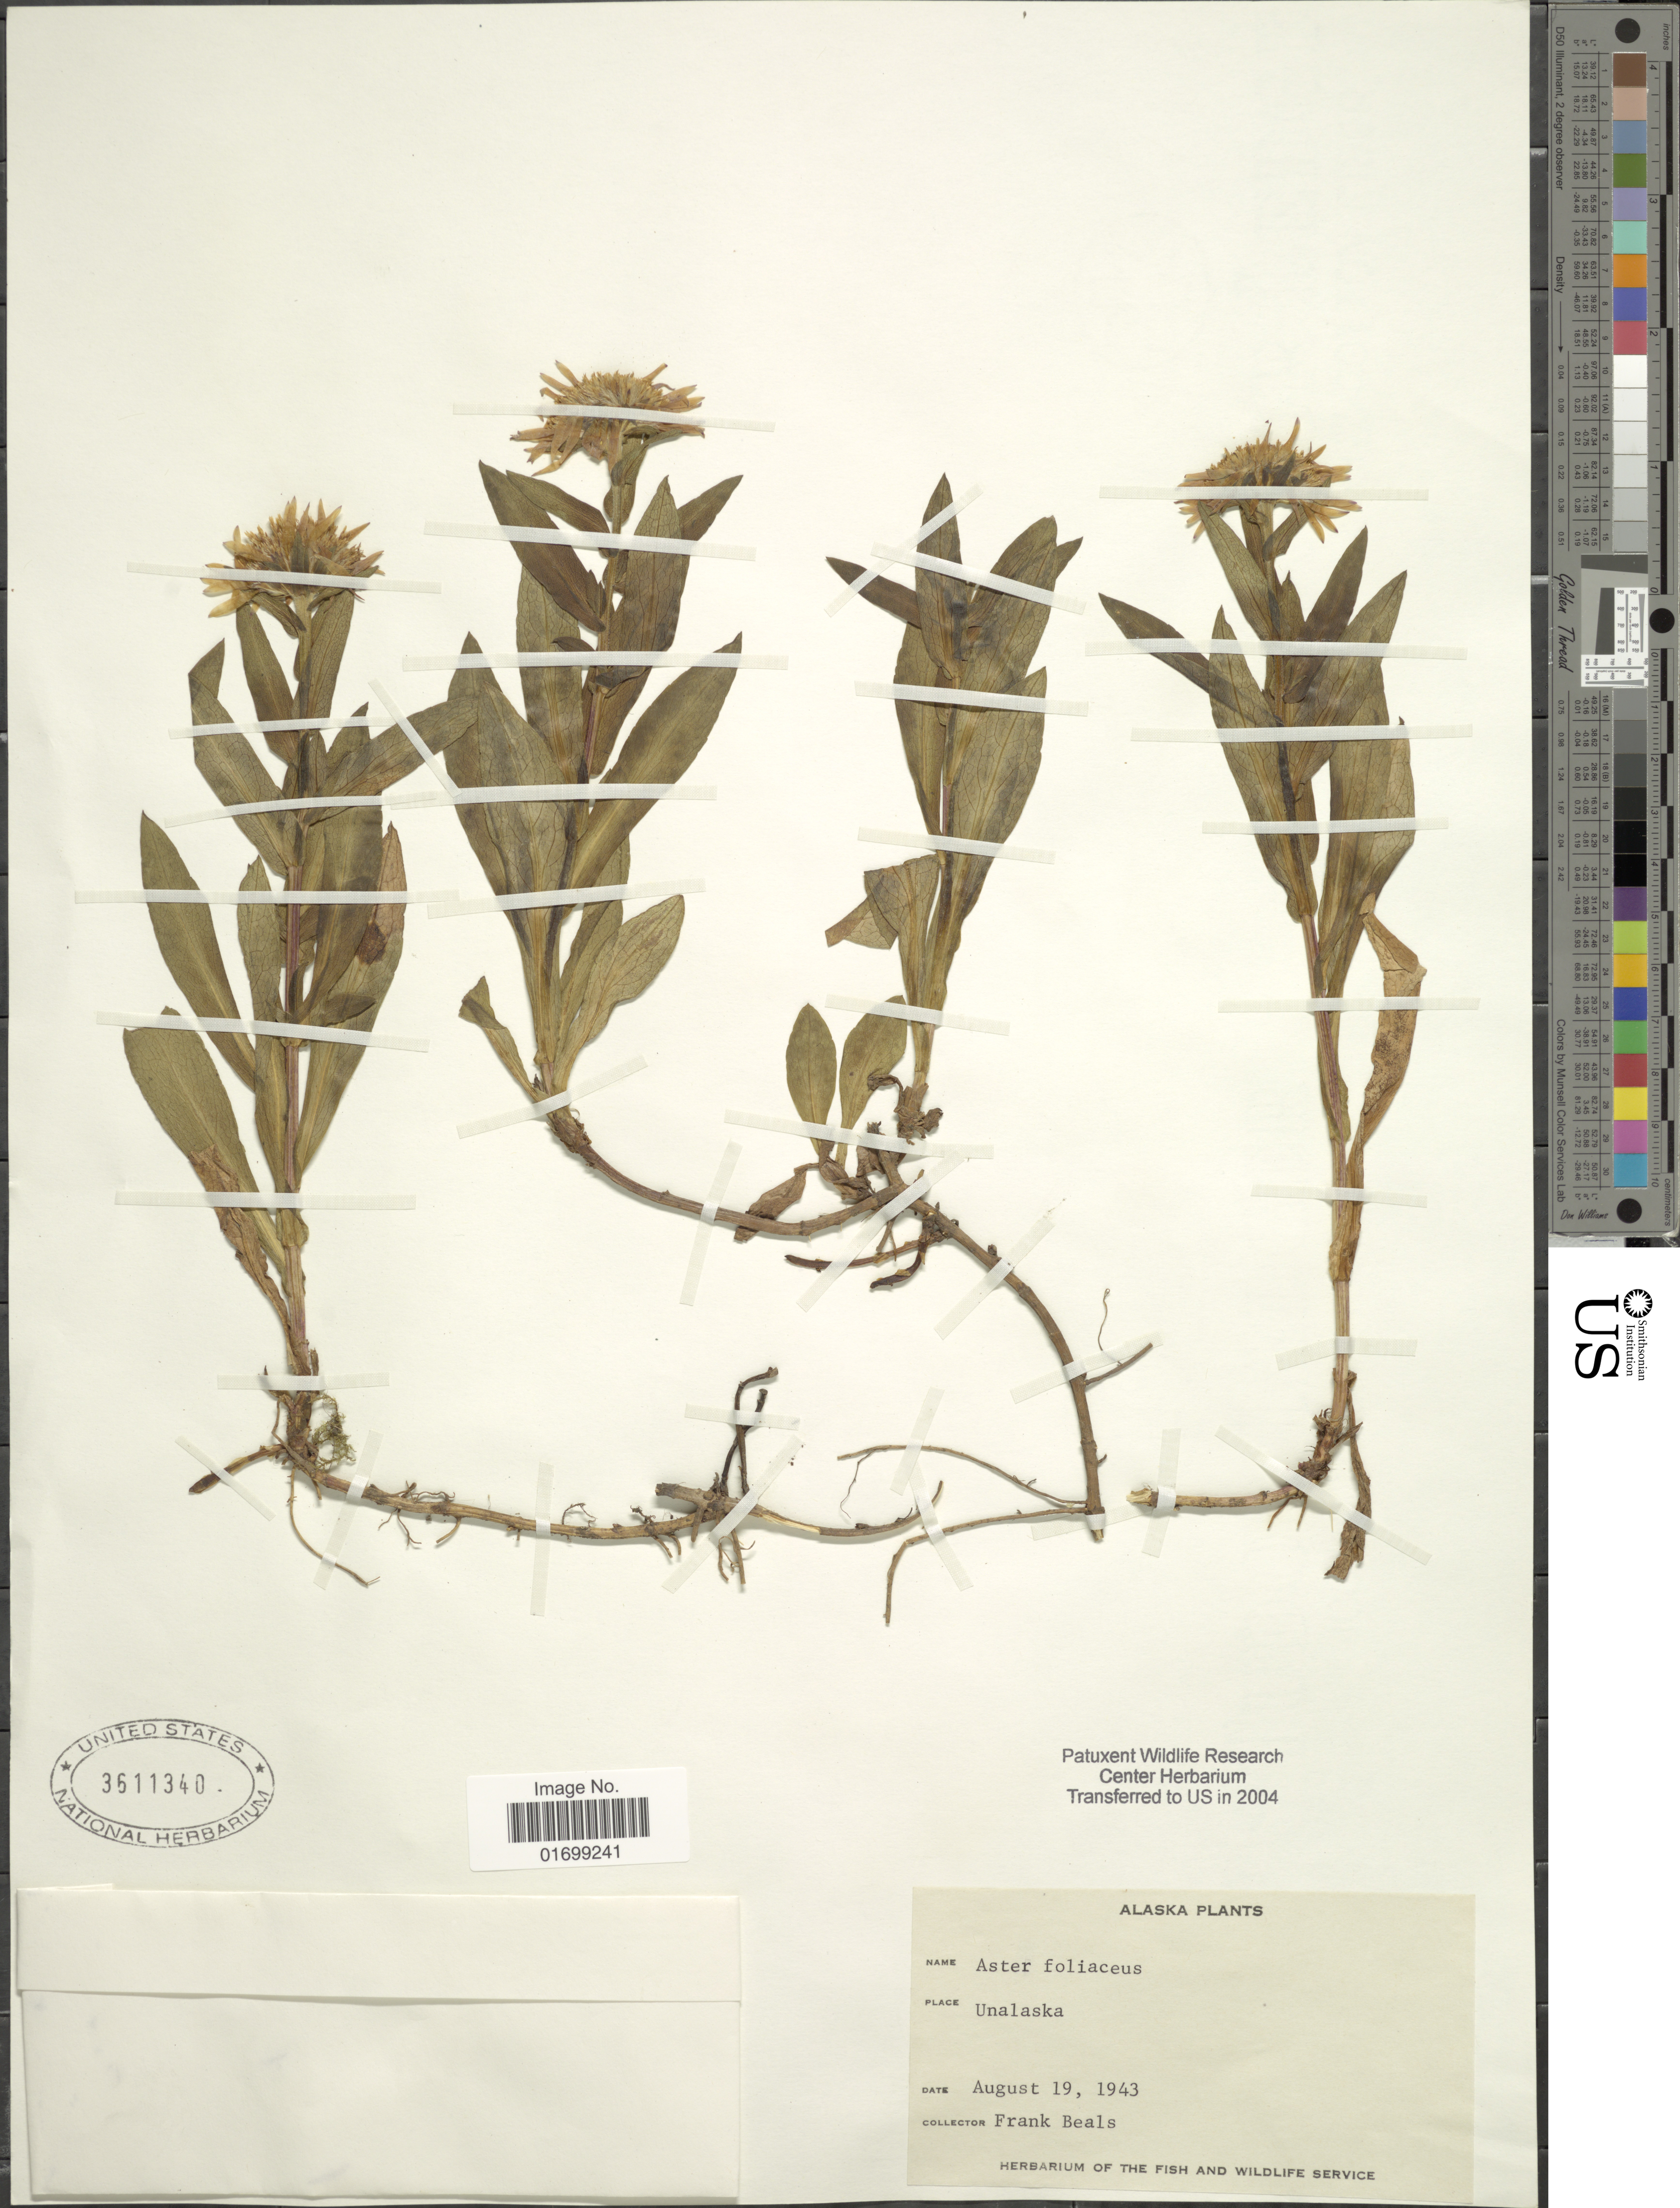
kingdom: Plantae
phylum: Tracheophyta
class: Magnoliopsida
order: Asterales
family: Asteraceae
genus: Symphyotrichum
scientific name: Symphyotrichum foliaceum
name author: (Lindl. ex DC.) G.L. Nesom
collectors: F. Beals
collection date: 1943-08-19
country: United States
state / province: Alaska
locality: Unalaska.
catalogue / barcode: US 3611340